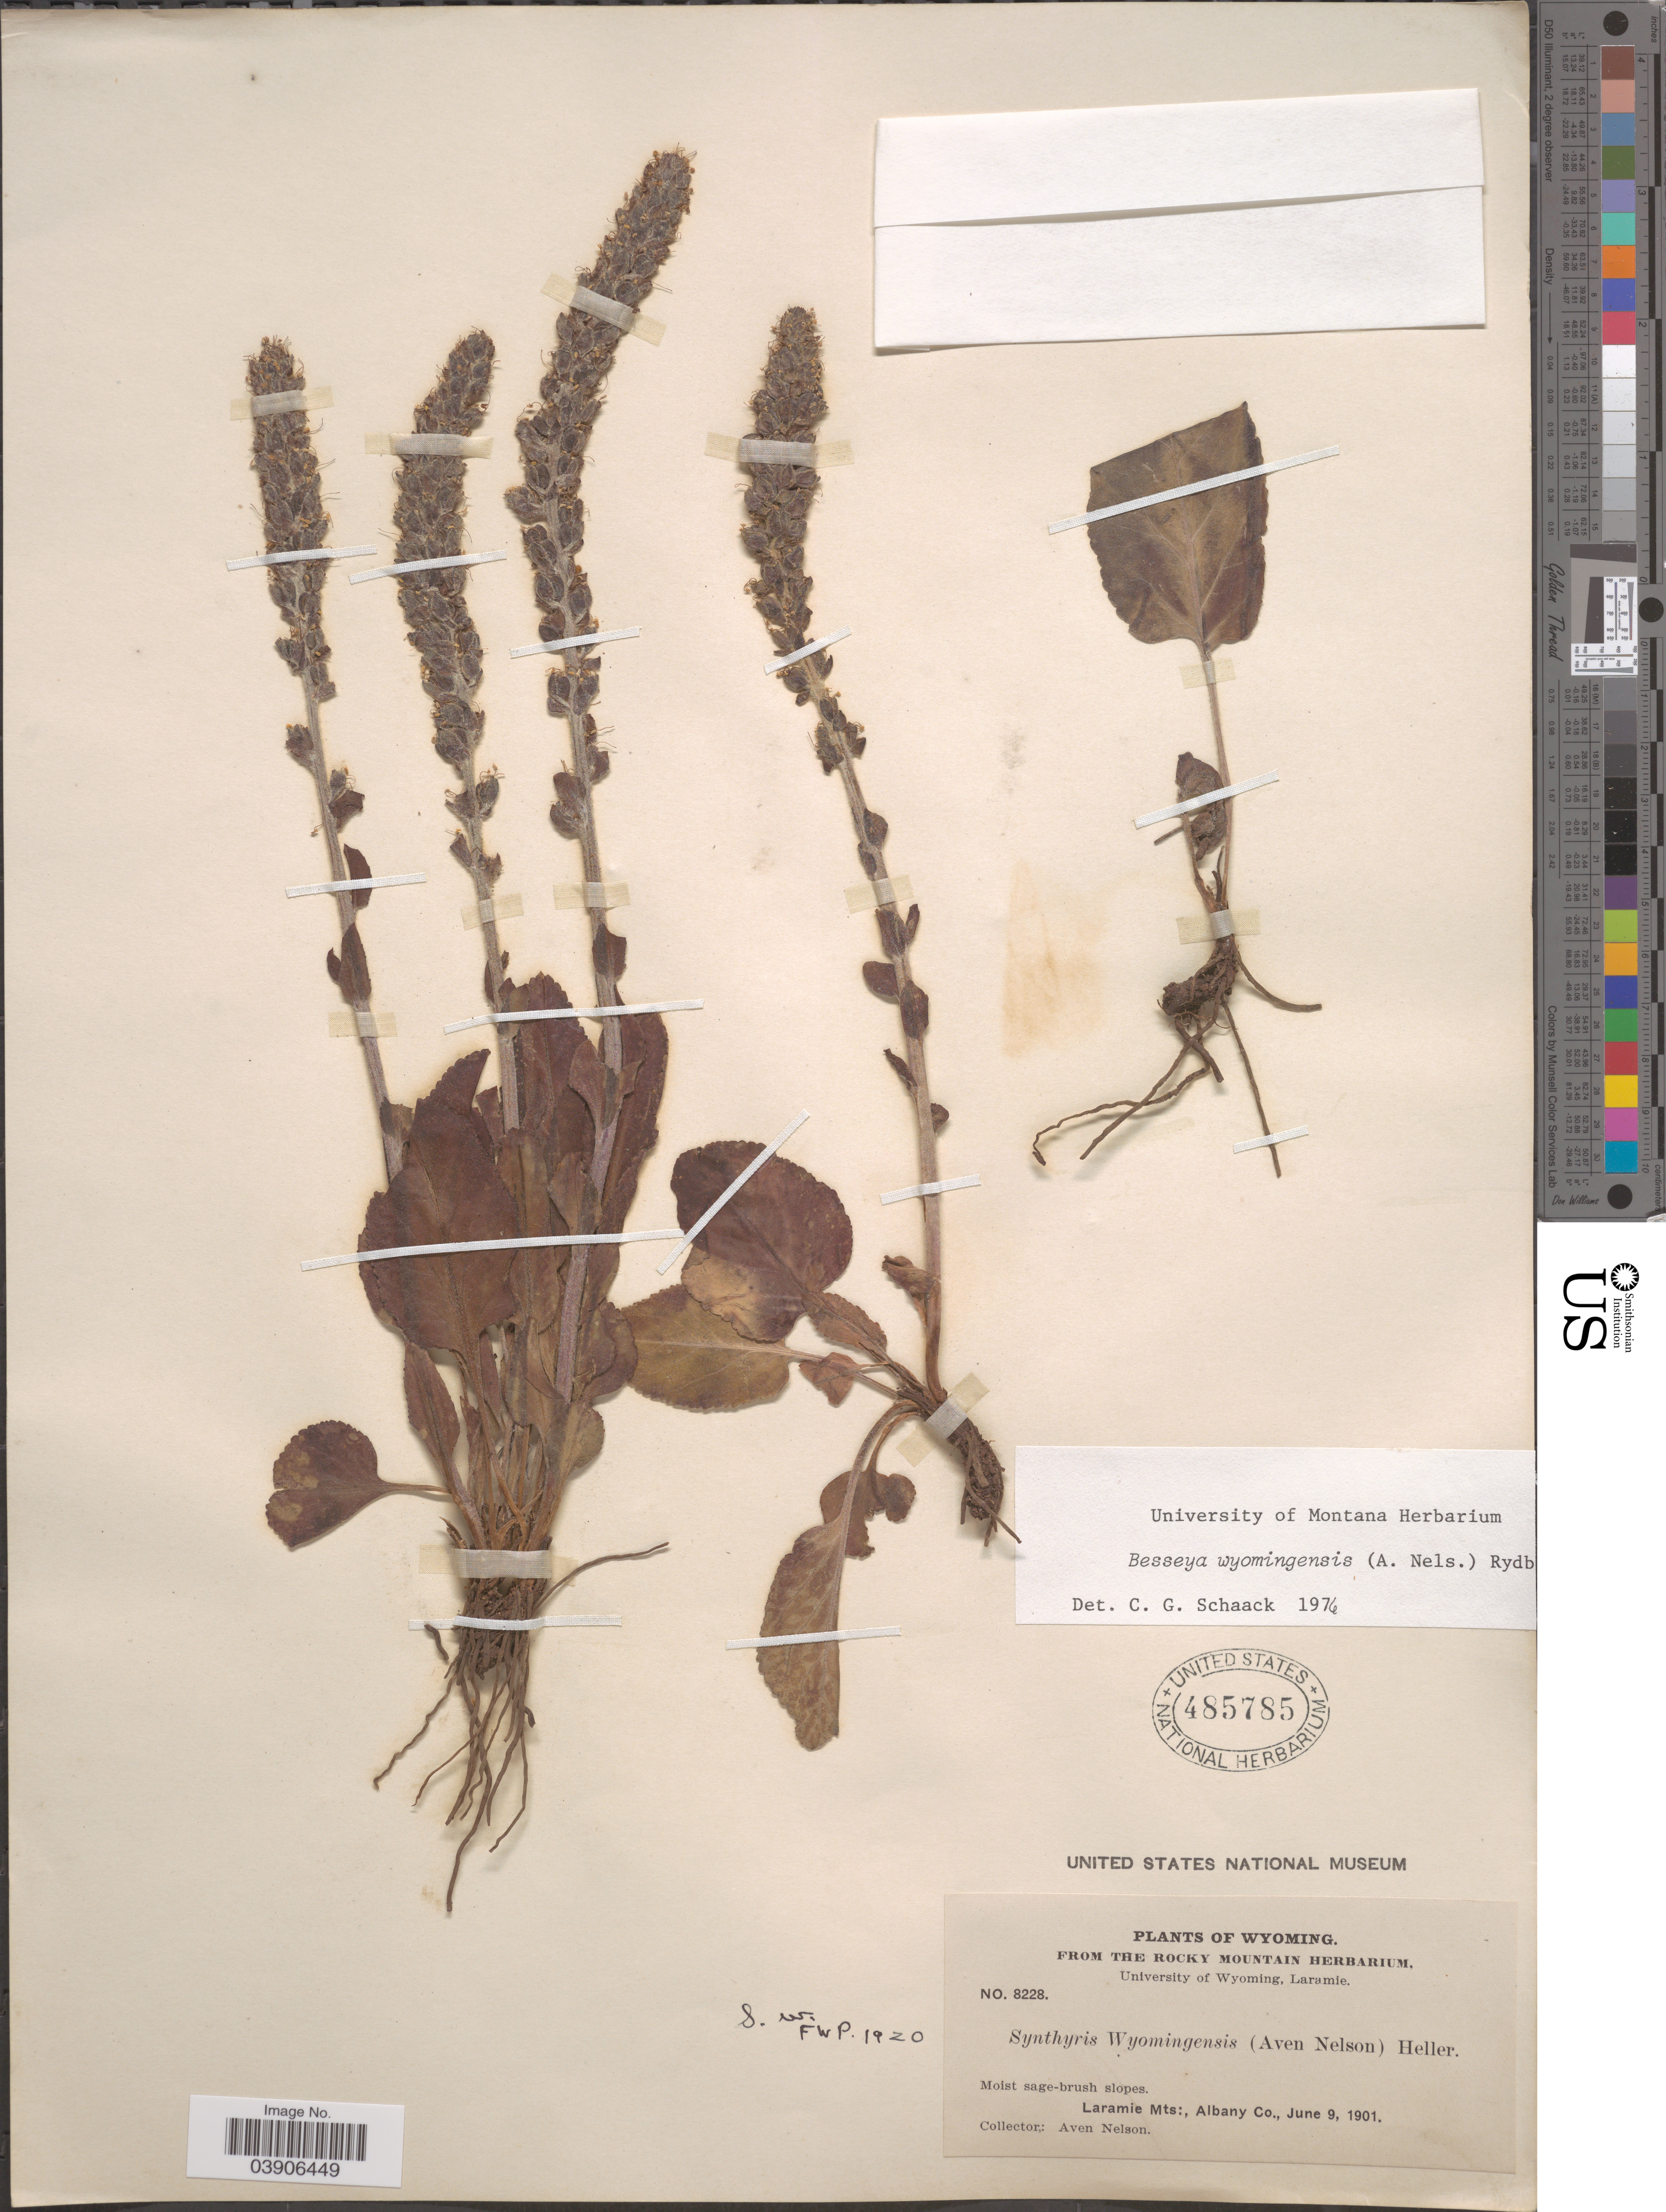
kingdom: Plantae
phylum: Tracheophyta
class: Magnoliopsida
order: Lamiales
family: Plantaginaceae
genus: Synthyris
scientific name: Synthyris wyomingensis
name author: A. Heller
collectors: A. Nelson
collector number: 8228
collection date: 1901-06-09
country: United States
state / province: Wyoming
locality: Laramie Mts;, Albany Co.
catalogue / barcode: US 485785